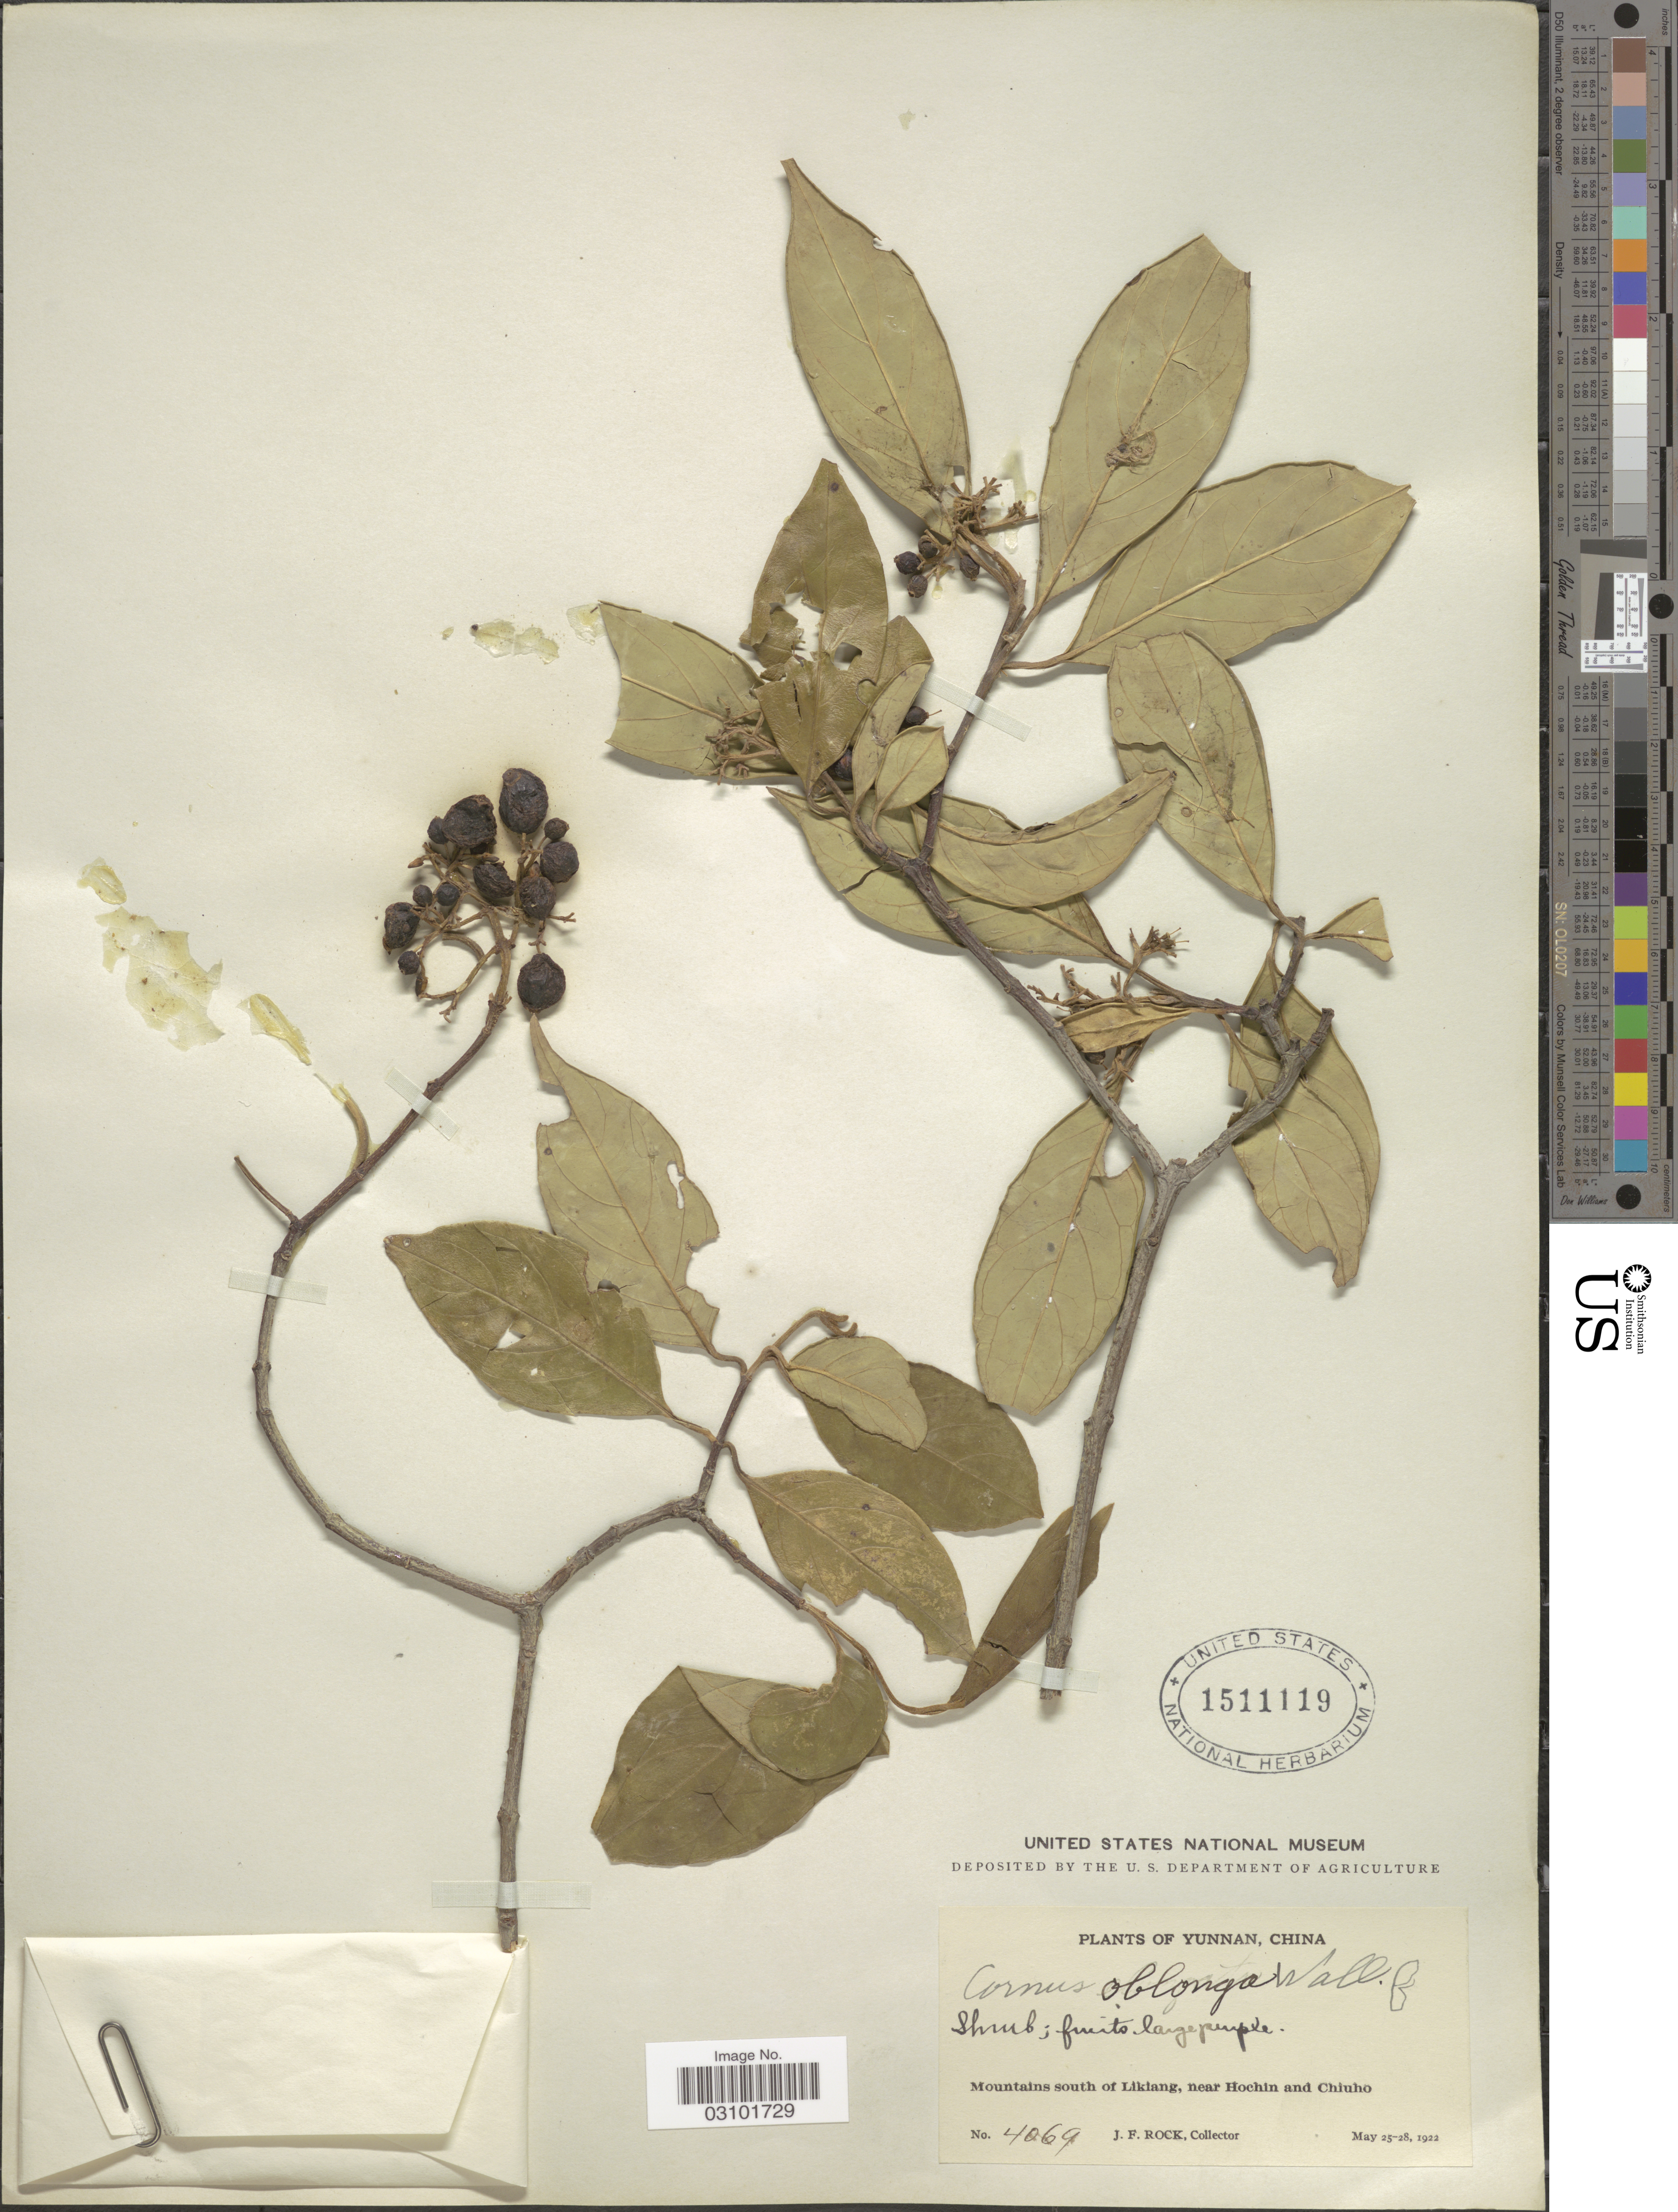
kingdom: Plantae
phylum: Tracheophyta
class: Magnoliopsida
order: Cornales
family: Cornaceae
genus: Cornus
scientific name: Cornus oblonga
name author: Wall.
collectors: J. Rock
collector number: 4069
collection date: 1922-05-23/1922-05-28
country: China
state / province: Yunnan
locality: Mountains south of Likiang, near Hochin and Chiuho.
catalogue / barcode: US 1511119